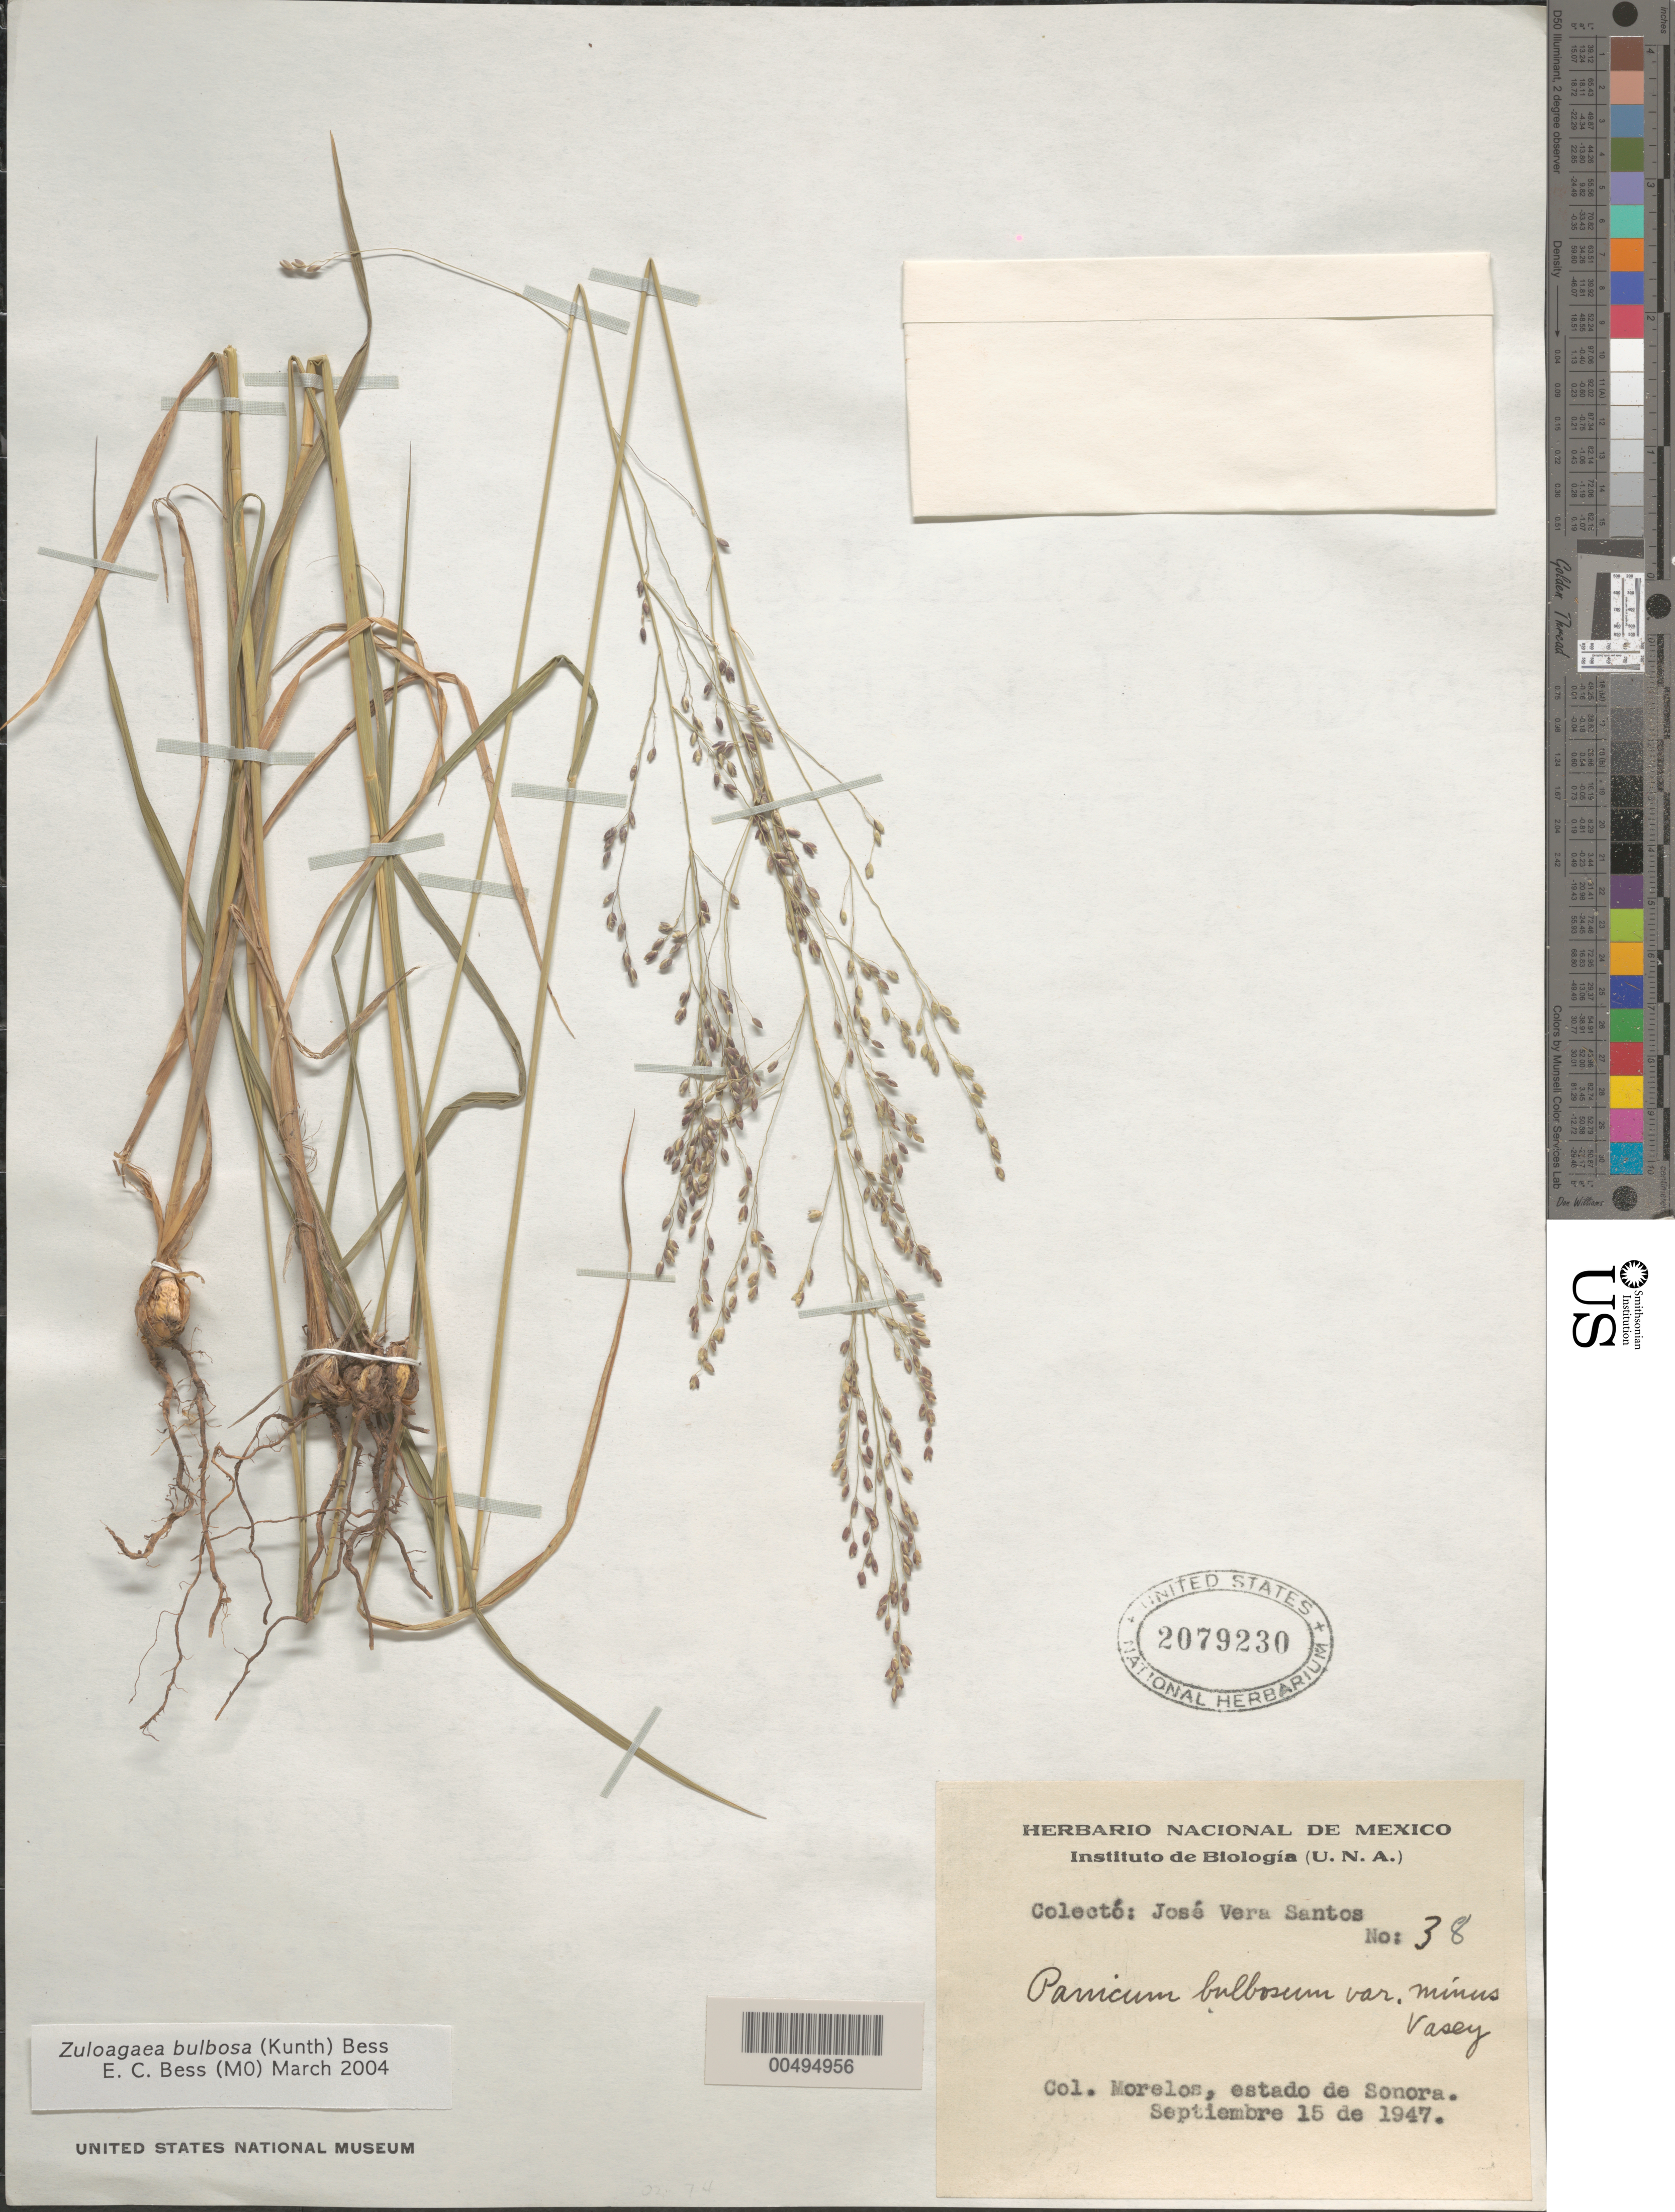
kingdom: Plantae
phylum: Tracheophyta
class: Liliopsida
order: Poales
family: Poaceae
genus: Panicum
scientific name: Panicum bulbosum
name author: Kunth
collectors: J. V. Santos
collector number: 38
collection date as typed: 15 Sep 1947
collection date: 1947-09-15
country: Mexico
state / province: Sonora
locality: Col. Morelos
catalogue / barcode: US 2079230